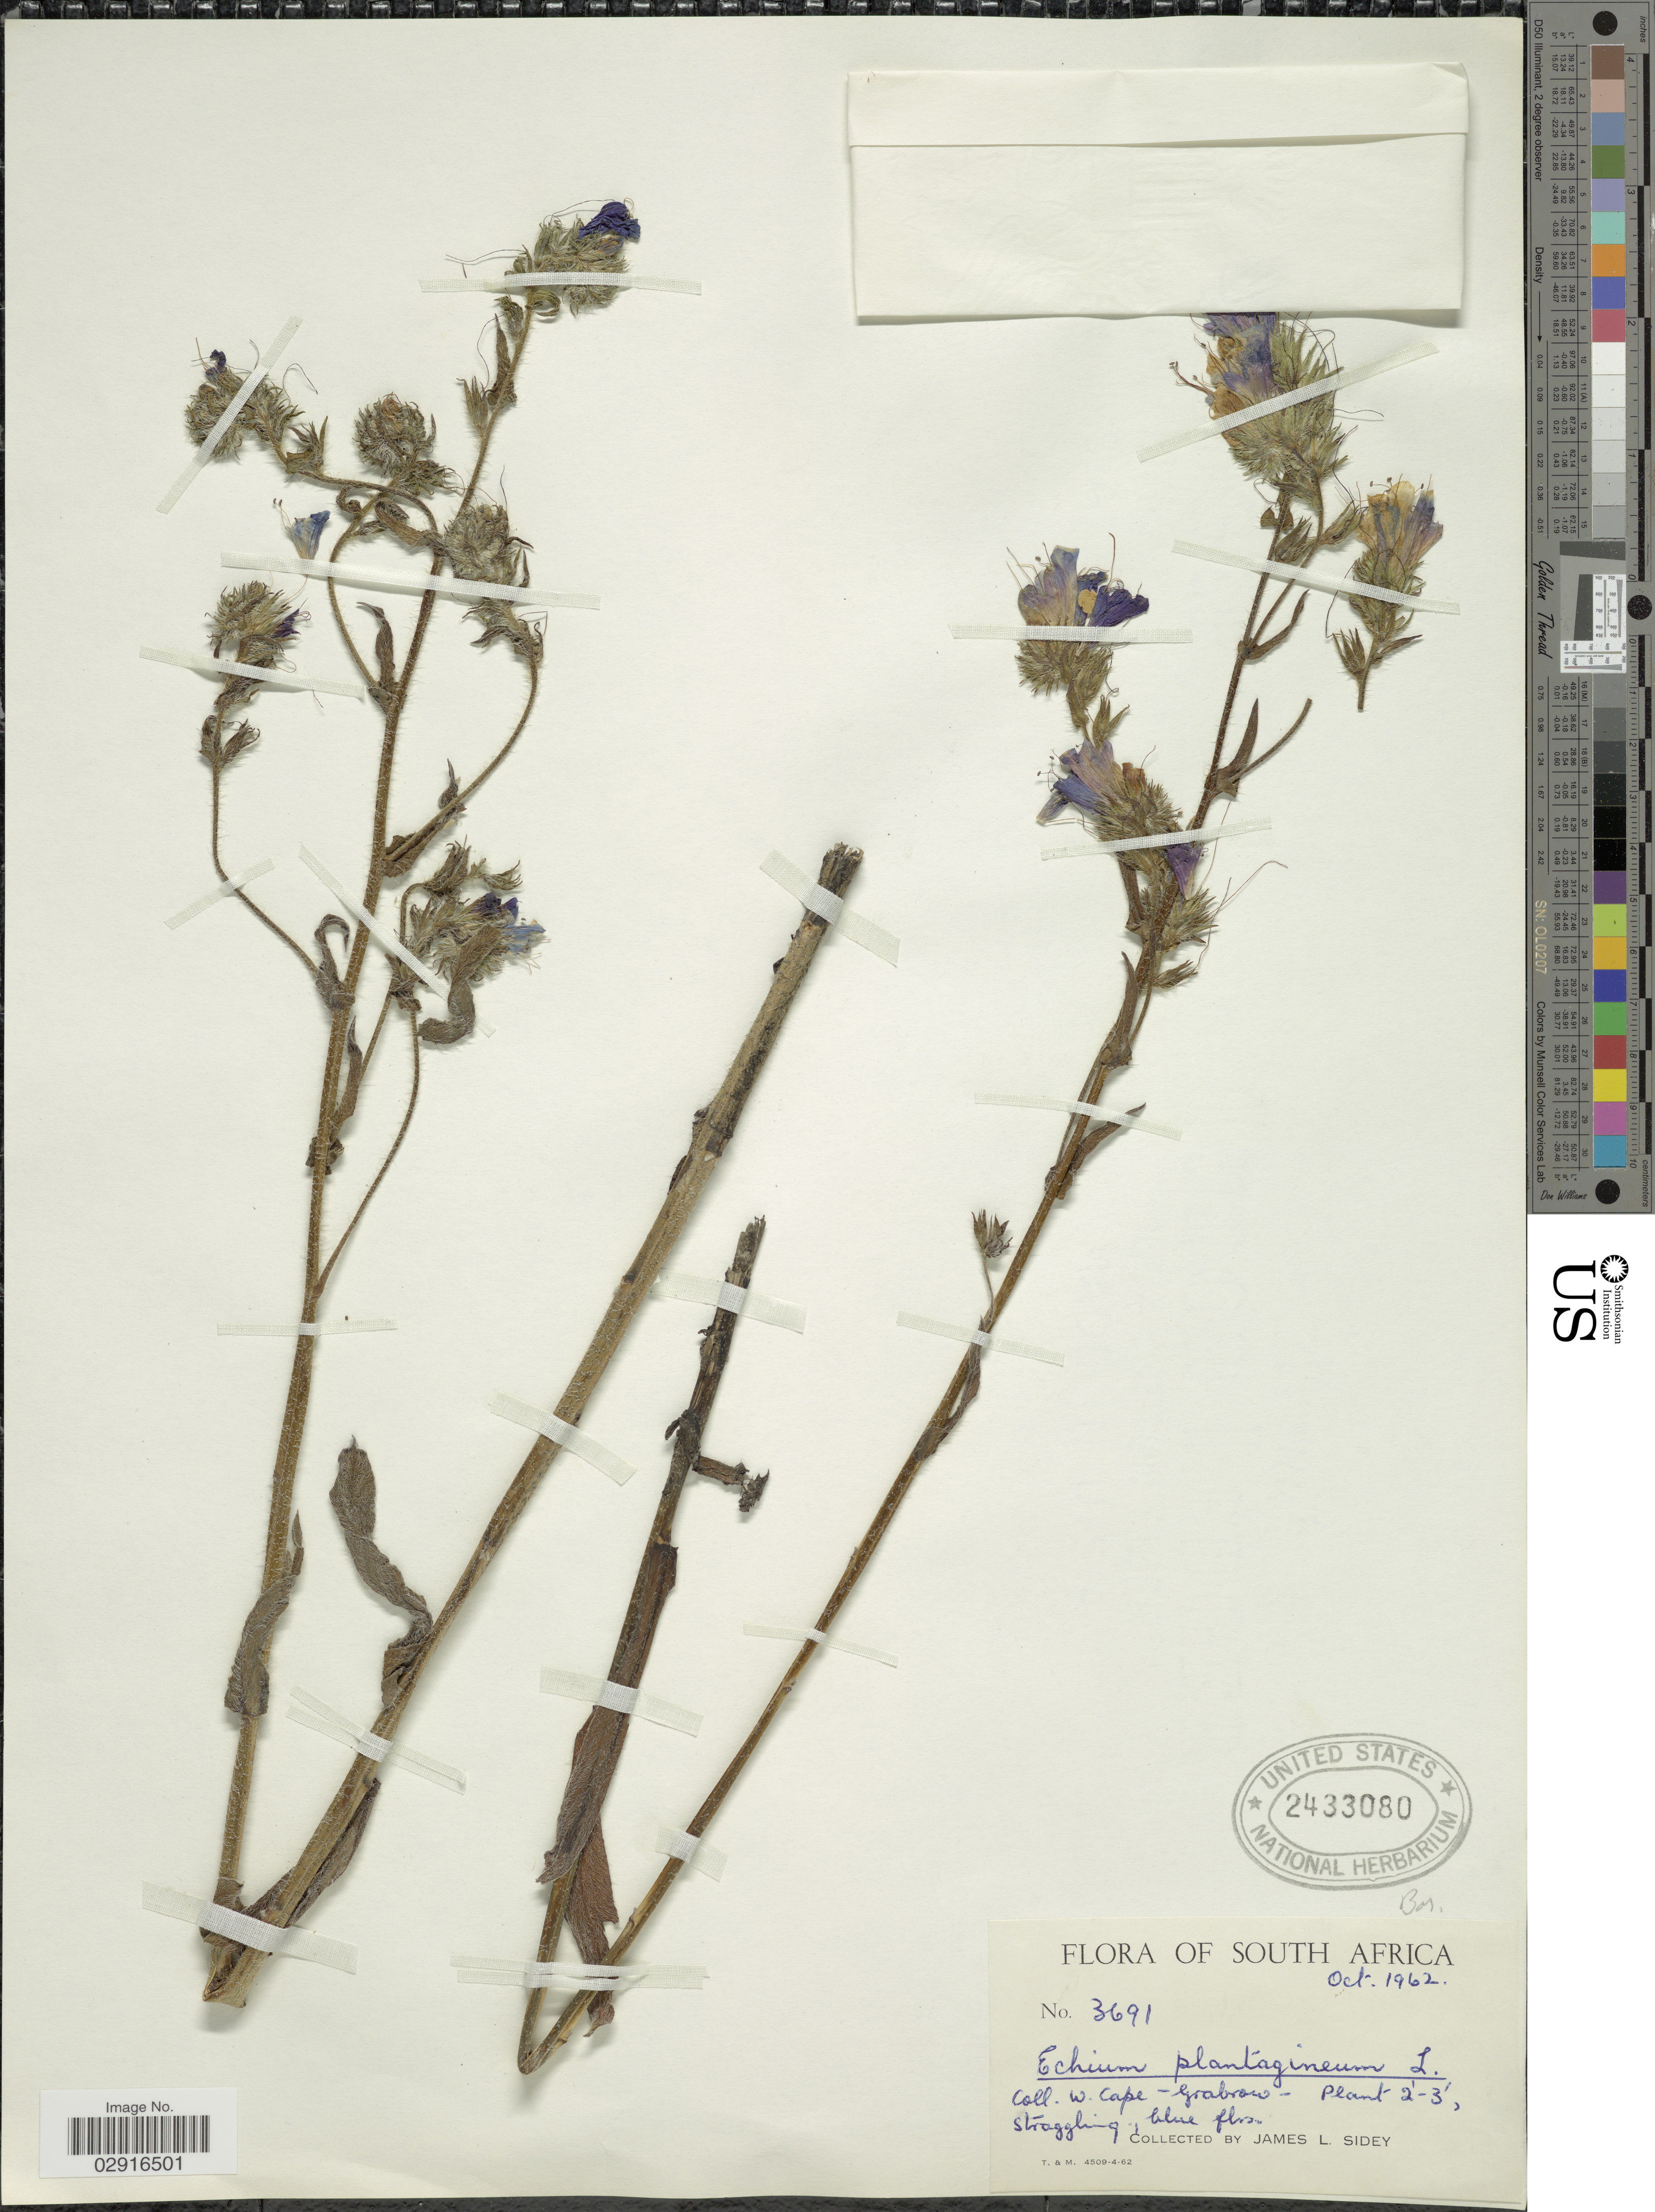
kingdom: Plantae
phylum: Tracheophyta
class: Magnoliopsida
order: Boraginales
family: Boraginaceae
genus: Echium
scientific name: Echium plantagineum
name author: L.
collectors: J. L. Sidey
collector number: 3691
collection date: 1962-10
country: South Africa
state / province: Western Cape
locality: W. Cape - Grabouw.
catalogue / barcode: US 2433080